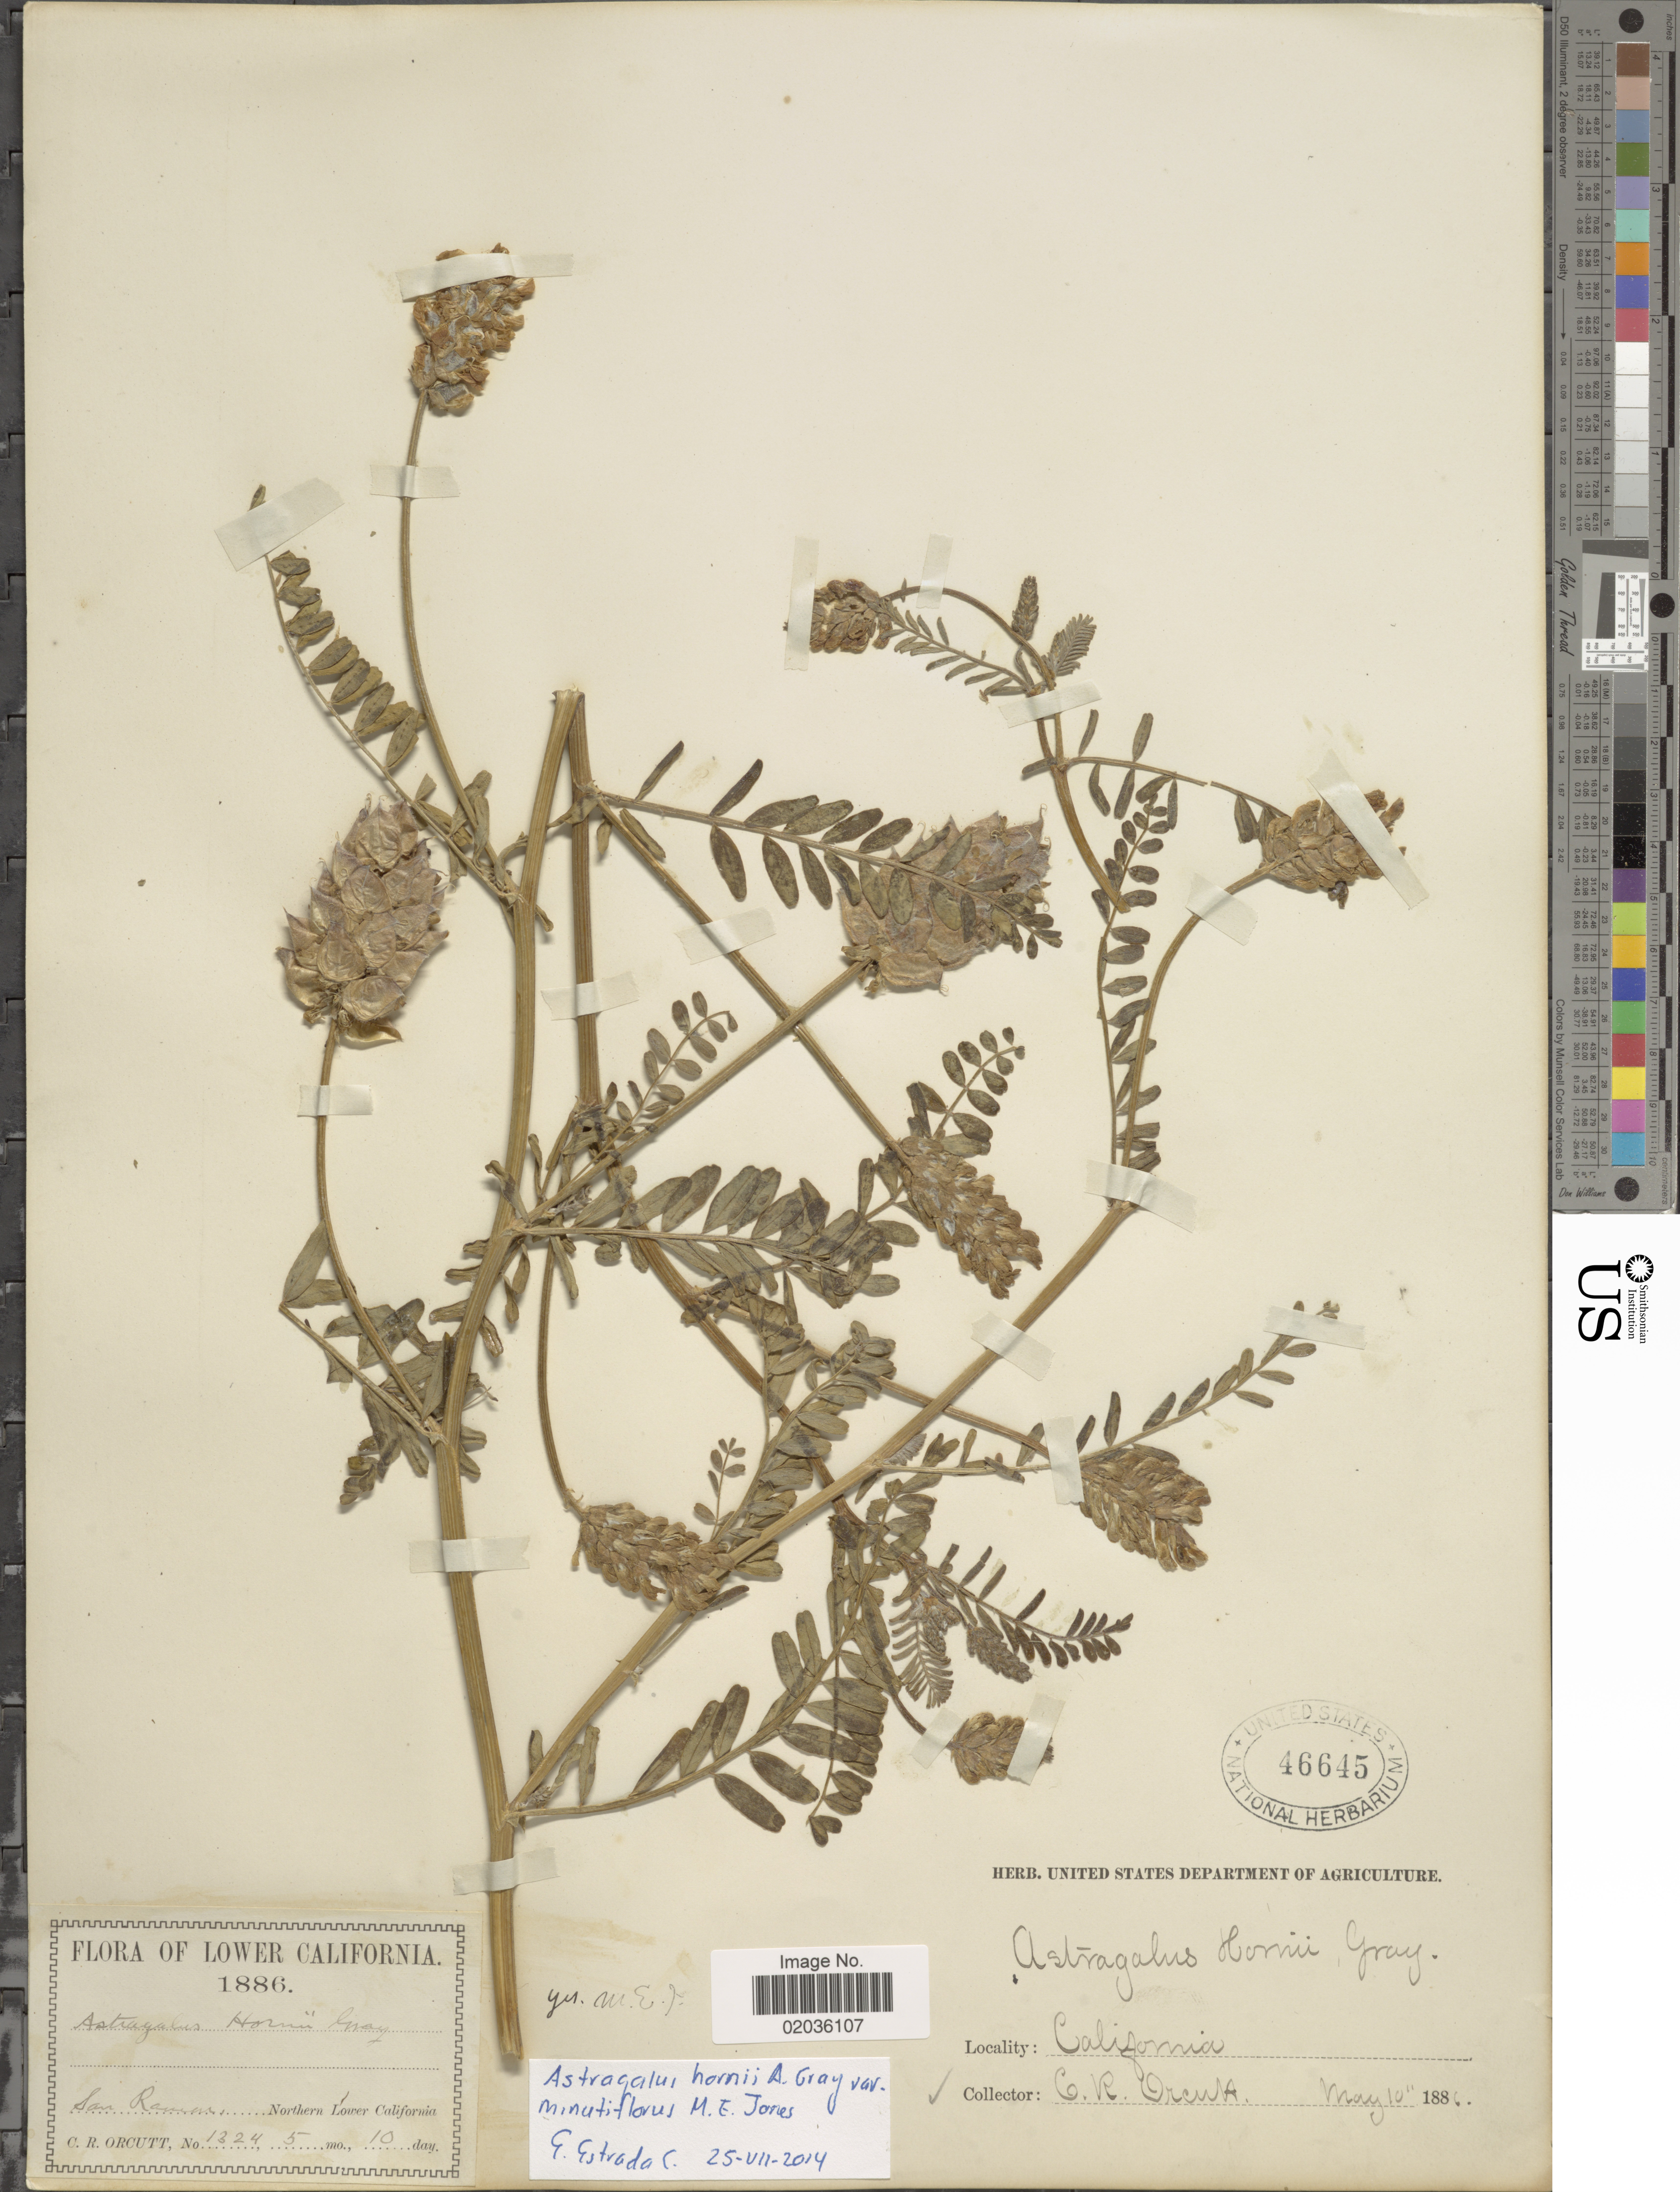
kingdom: Plantae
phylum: Tracheophyta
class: Magnoliopsida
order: Fabales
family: Fabaceae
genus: Astragalus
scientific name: Astragalus hornii var. minutiflorus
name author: M.E. Jones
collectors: C. R. Orcutt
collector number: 1324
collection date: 1886-05-10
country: Mexico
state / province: Baja California Norte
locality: Lower California, San Ramon, Northern Lower California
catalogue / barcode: US 46645